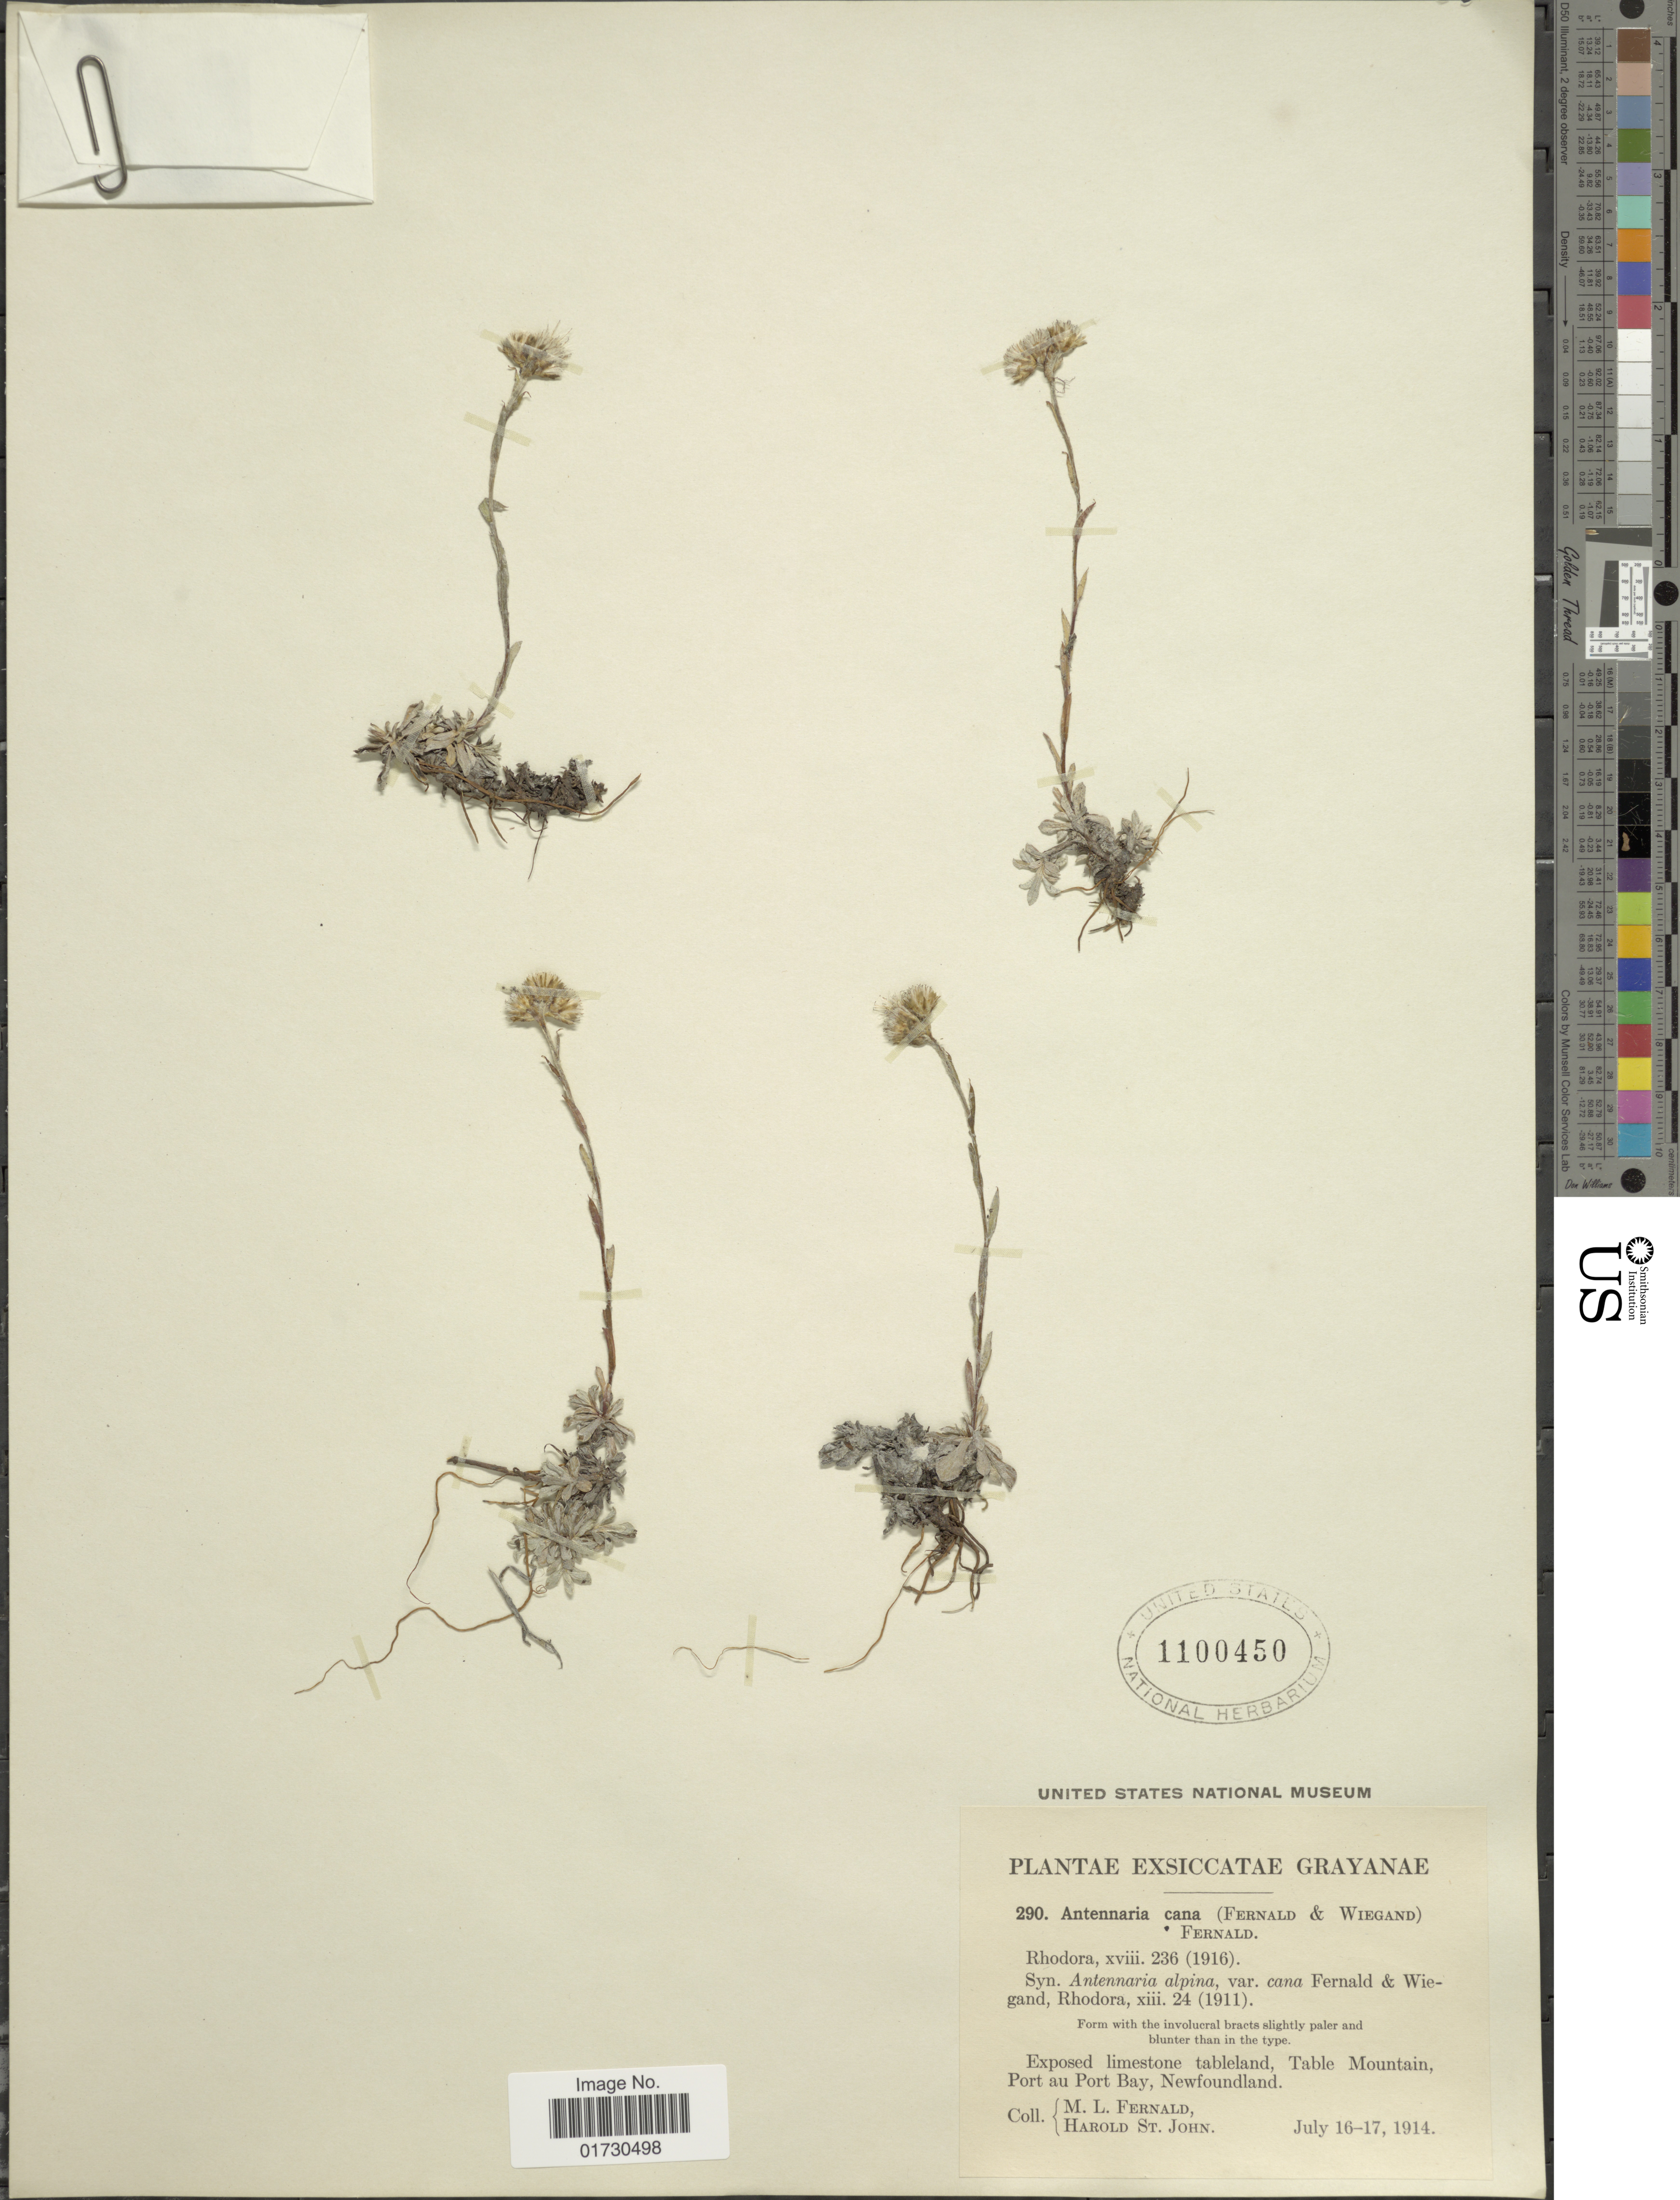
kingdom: Plantae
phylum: Tracheophyta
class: Magnoliopsida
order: Asterales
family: Asteraceae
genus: Antennaria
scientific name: Antennaria cana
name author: (Fernald & Wiegand) Fernald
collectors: M. L. Fernald & H. St. John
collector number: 290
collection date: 1914-07-16/1914-07-17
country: Canada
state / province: Newfoundland and Labrador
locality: Exposed limestone tableland, table Mountain, Port au Port Bay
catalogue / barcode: US 1100450